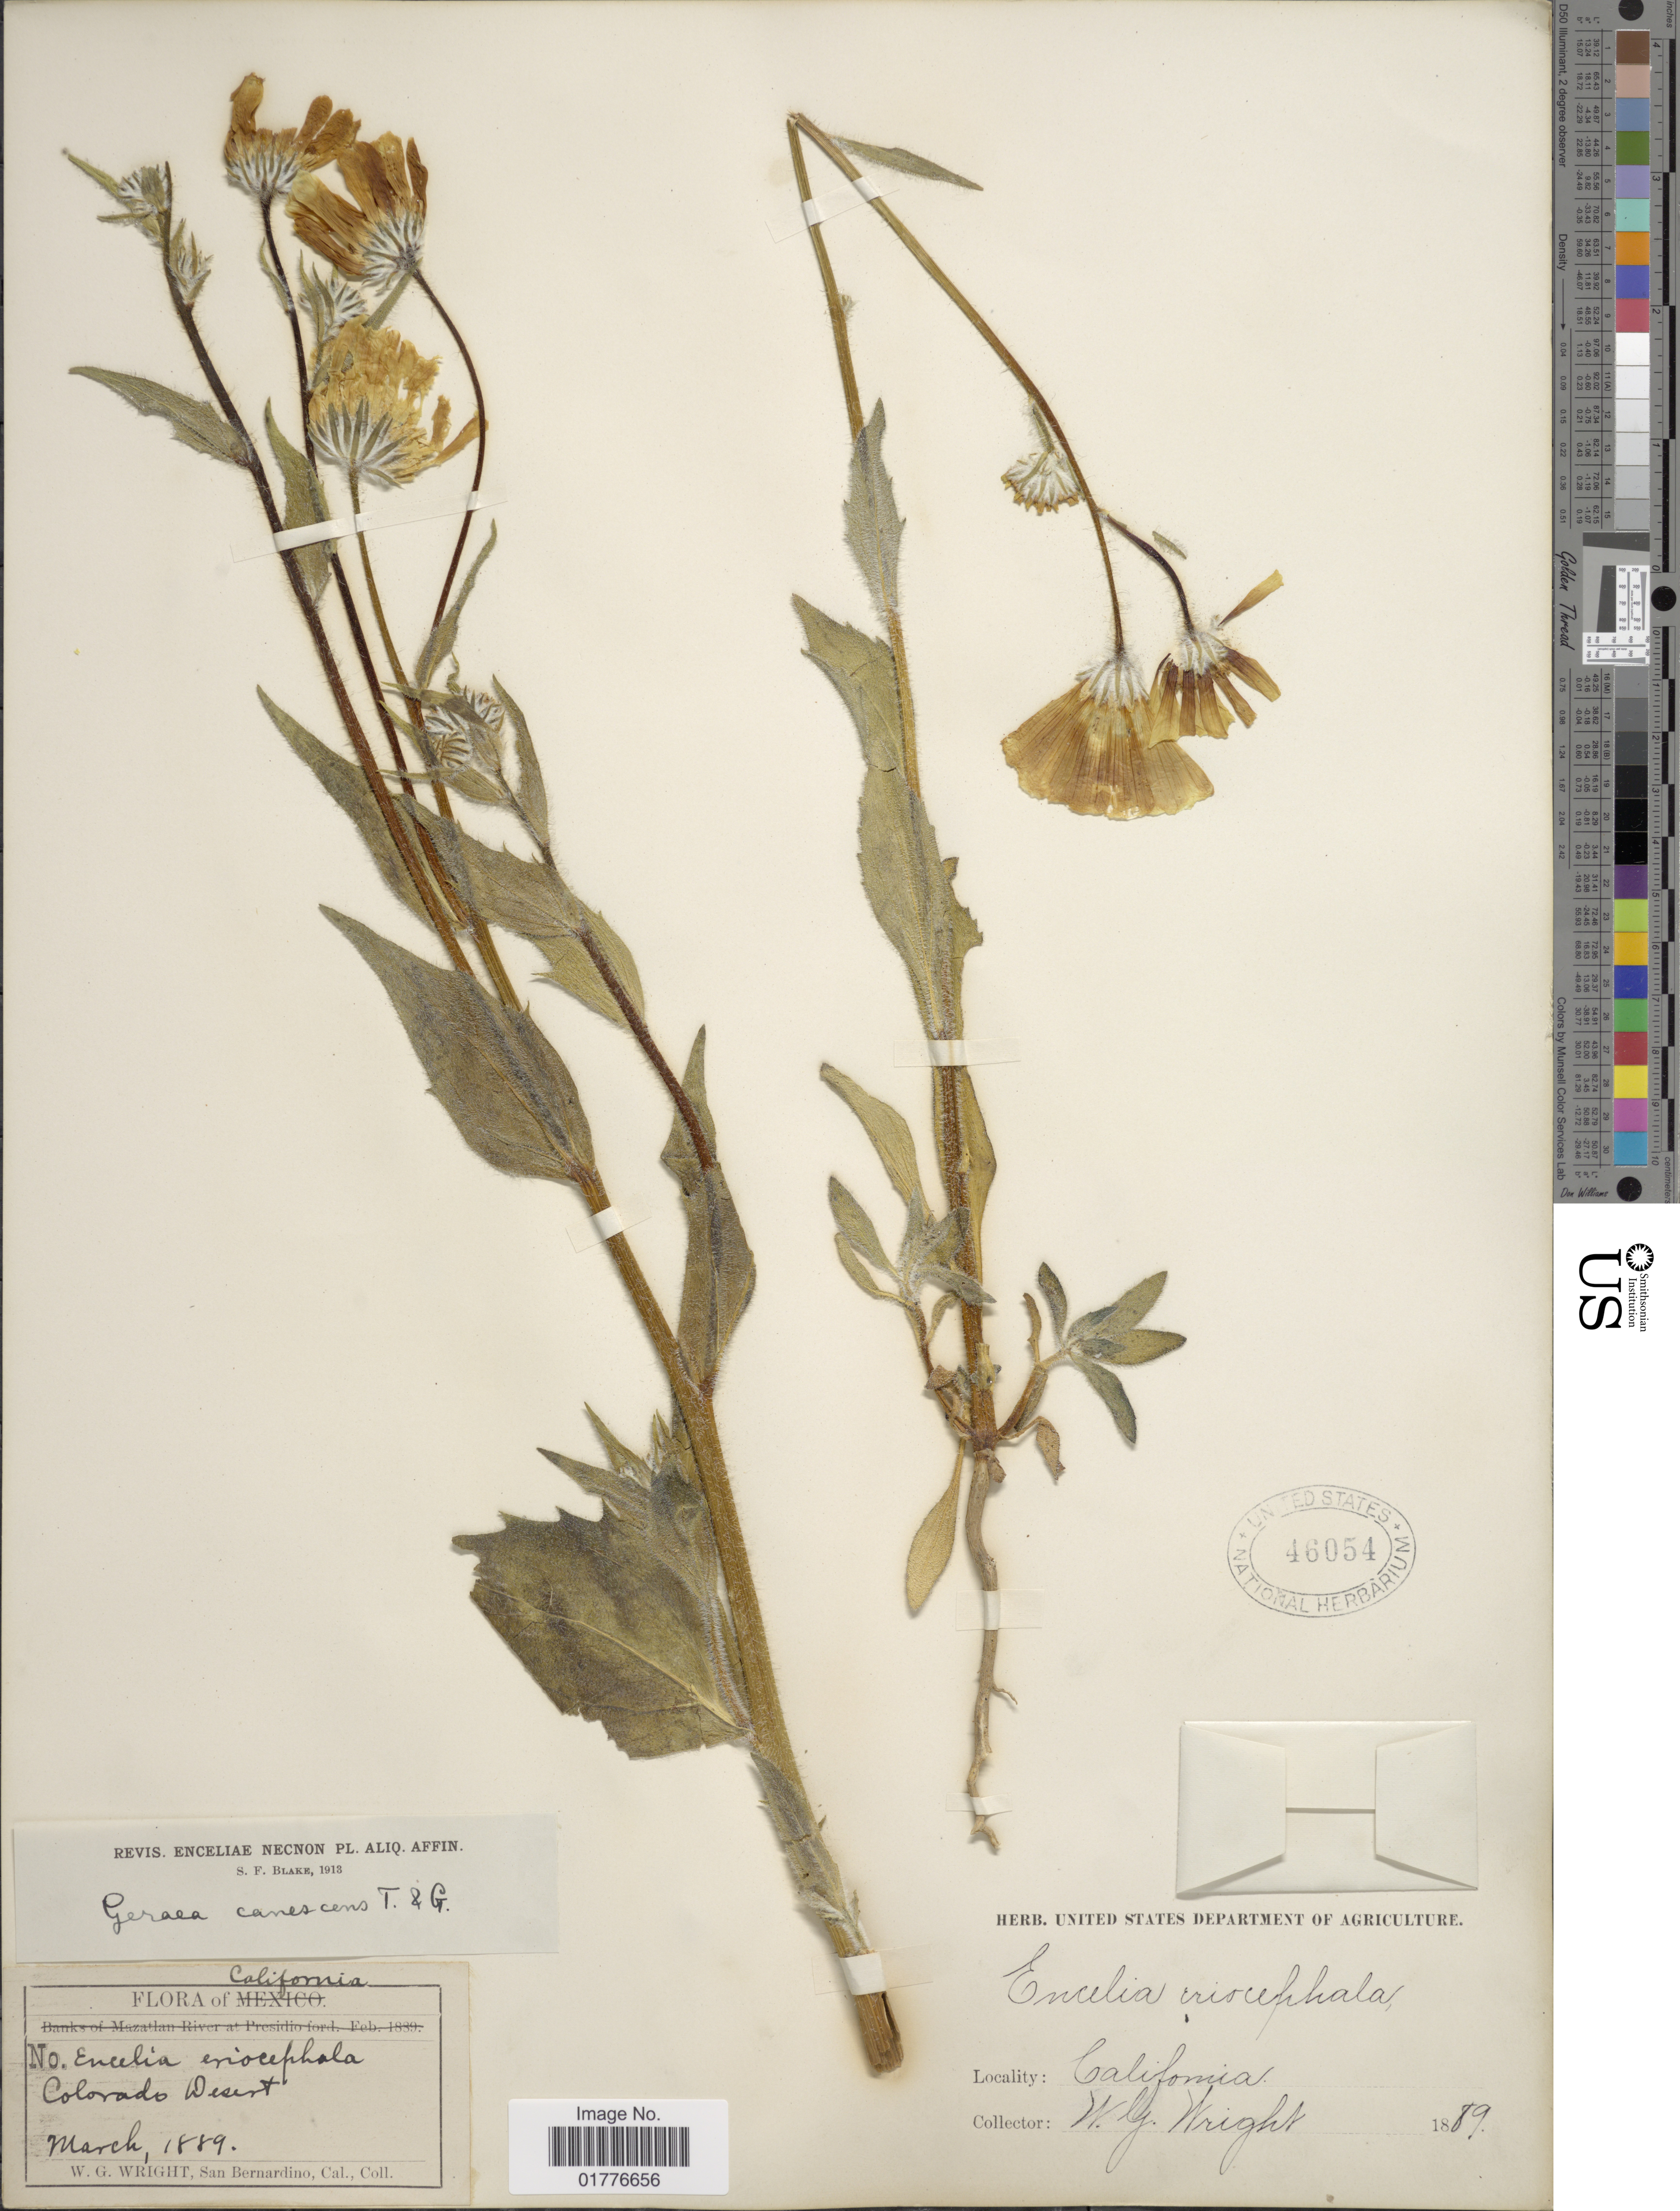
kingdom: Plantae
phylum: Tracheophyta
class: Magnoliopsida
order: Asterales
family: Asteraceae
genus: Geraea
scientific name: Geraea canescens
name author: Torr. & A. Gray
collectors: W. G. Wright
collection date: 1889-03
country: United States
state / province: California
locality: Colorado Desert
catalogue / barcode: US 46054